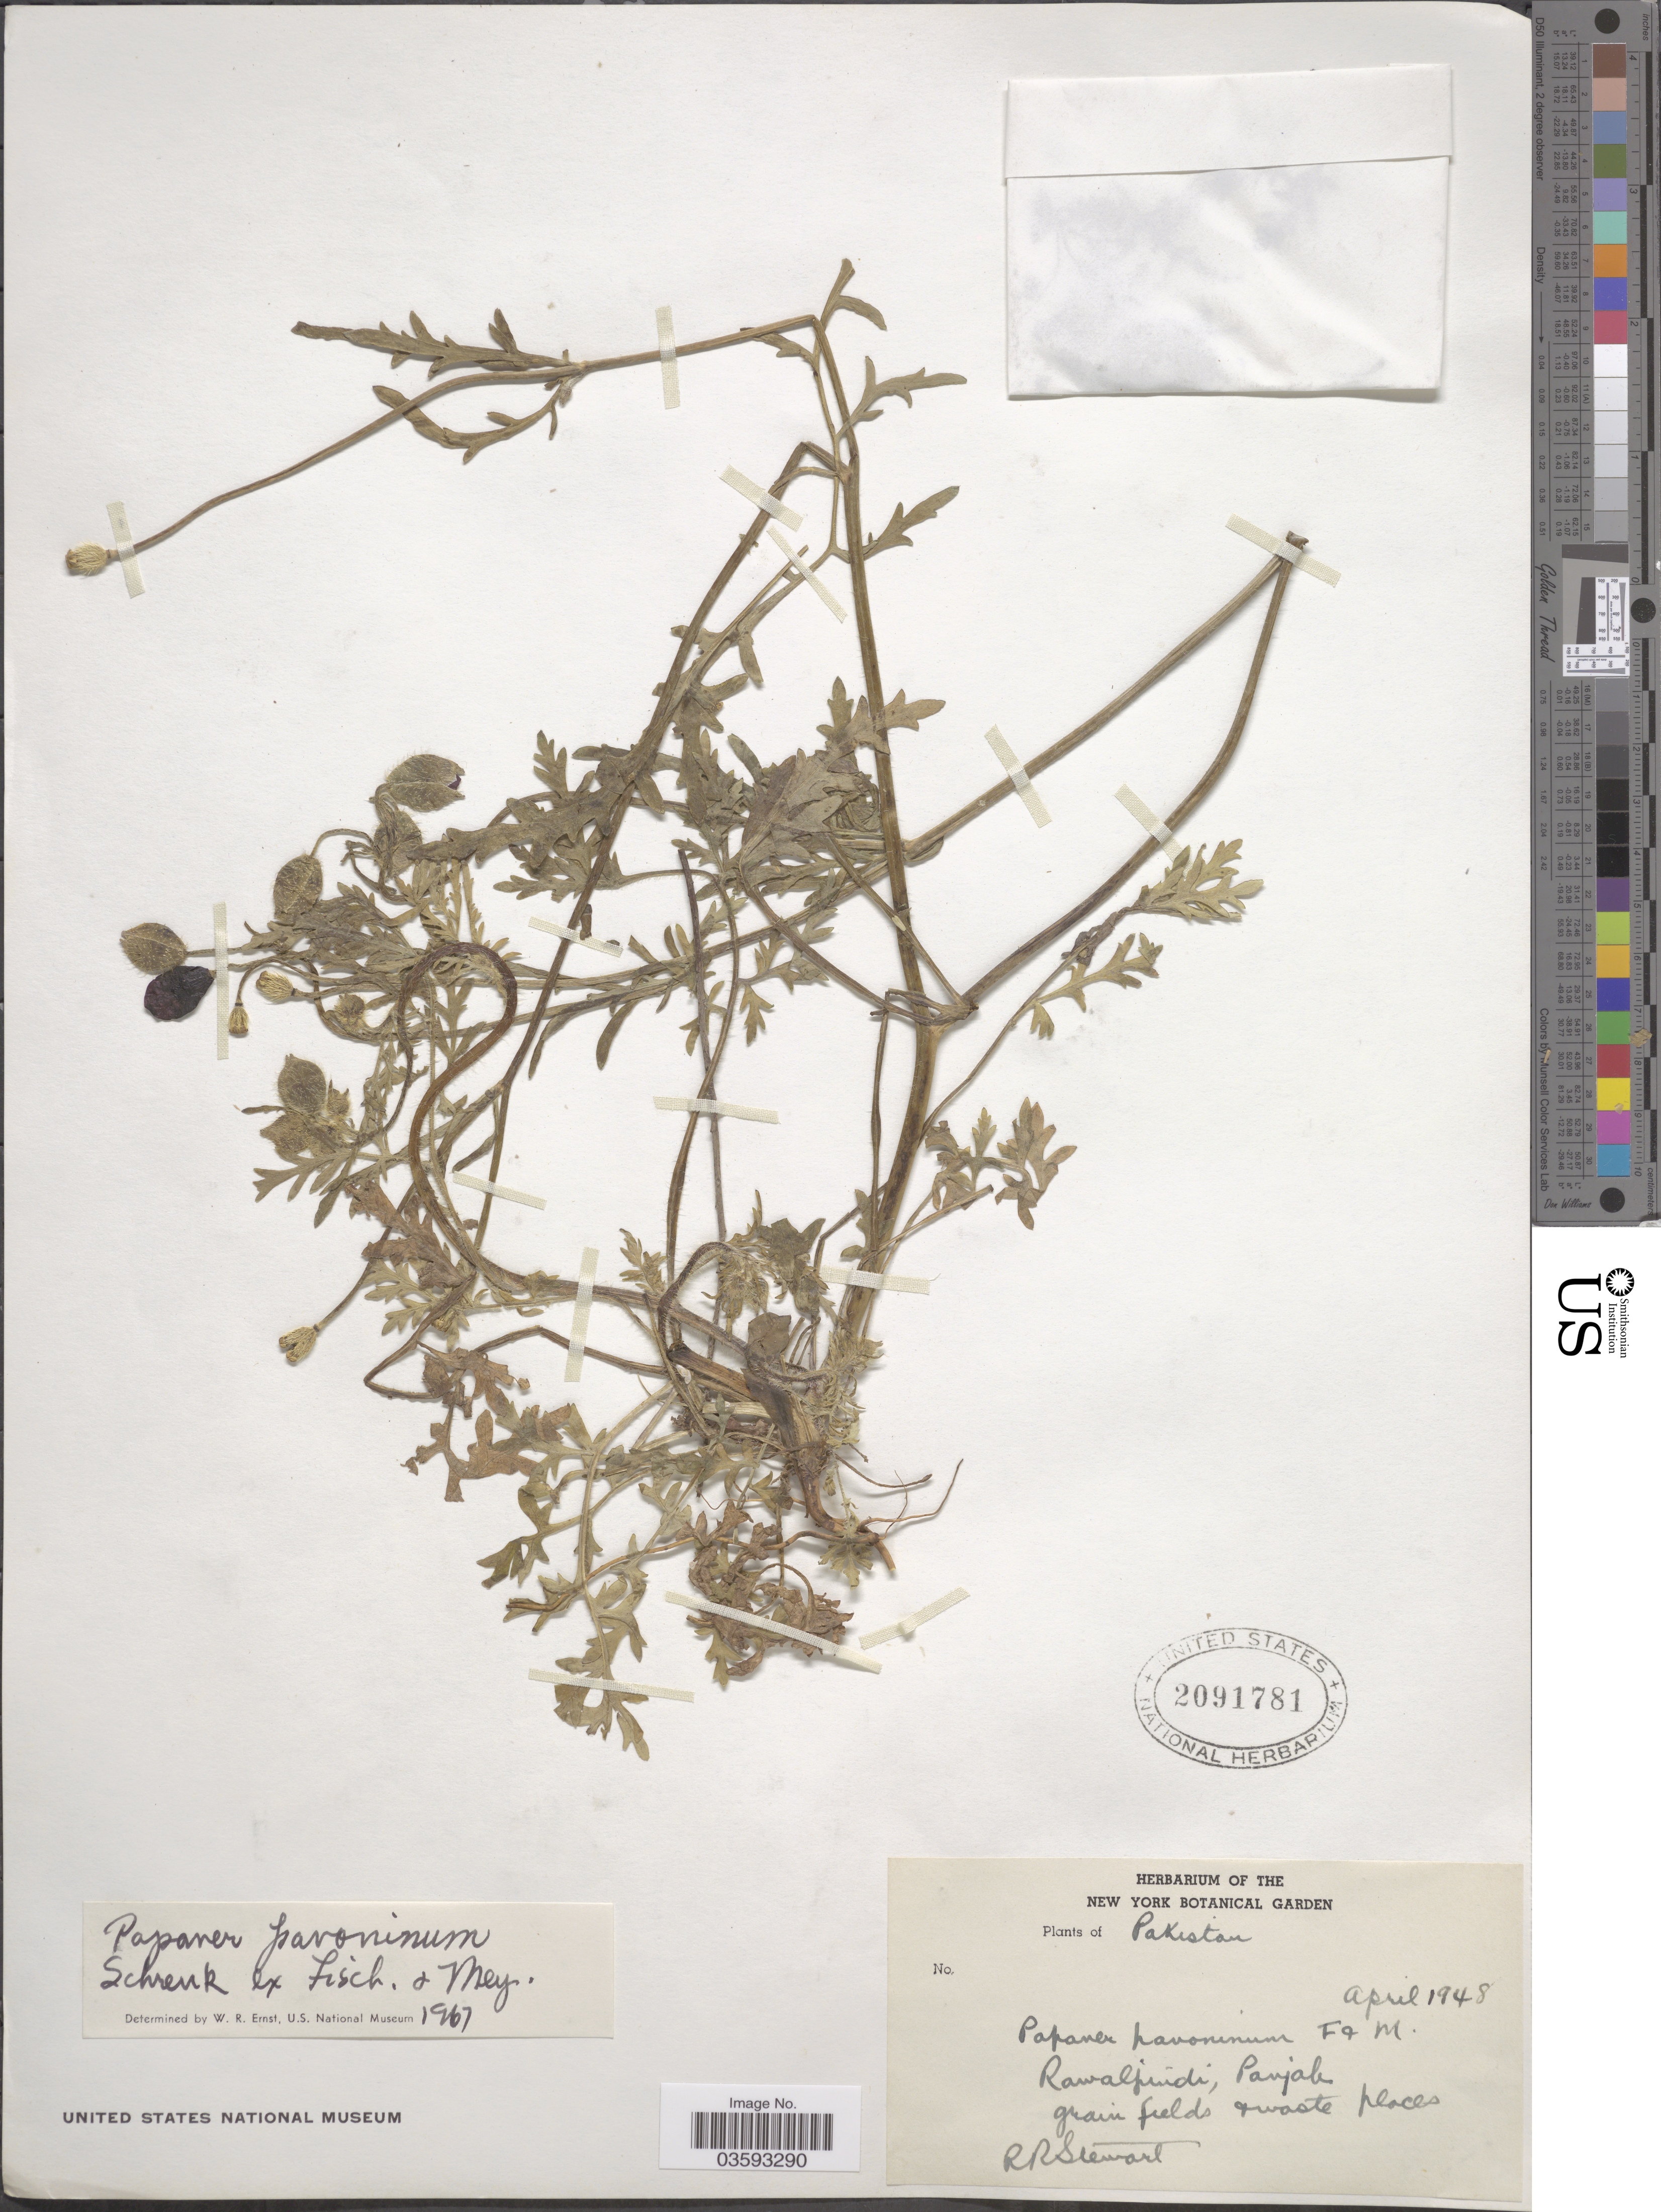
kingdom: Plantae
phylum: Tracheophyta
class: Magnoliopsida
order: Ranunculales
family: Papaveraceae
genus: Papaver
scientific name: Papaver pavoninum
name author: C.A. Mey.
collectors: R. Stewart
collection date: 1948-04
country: Pakistan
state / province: Punjab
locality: Rawalpindi, Panjab.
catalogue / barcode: US 2091781